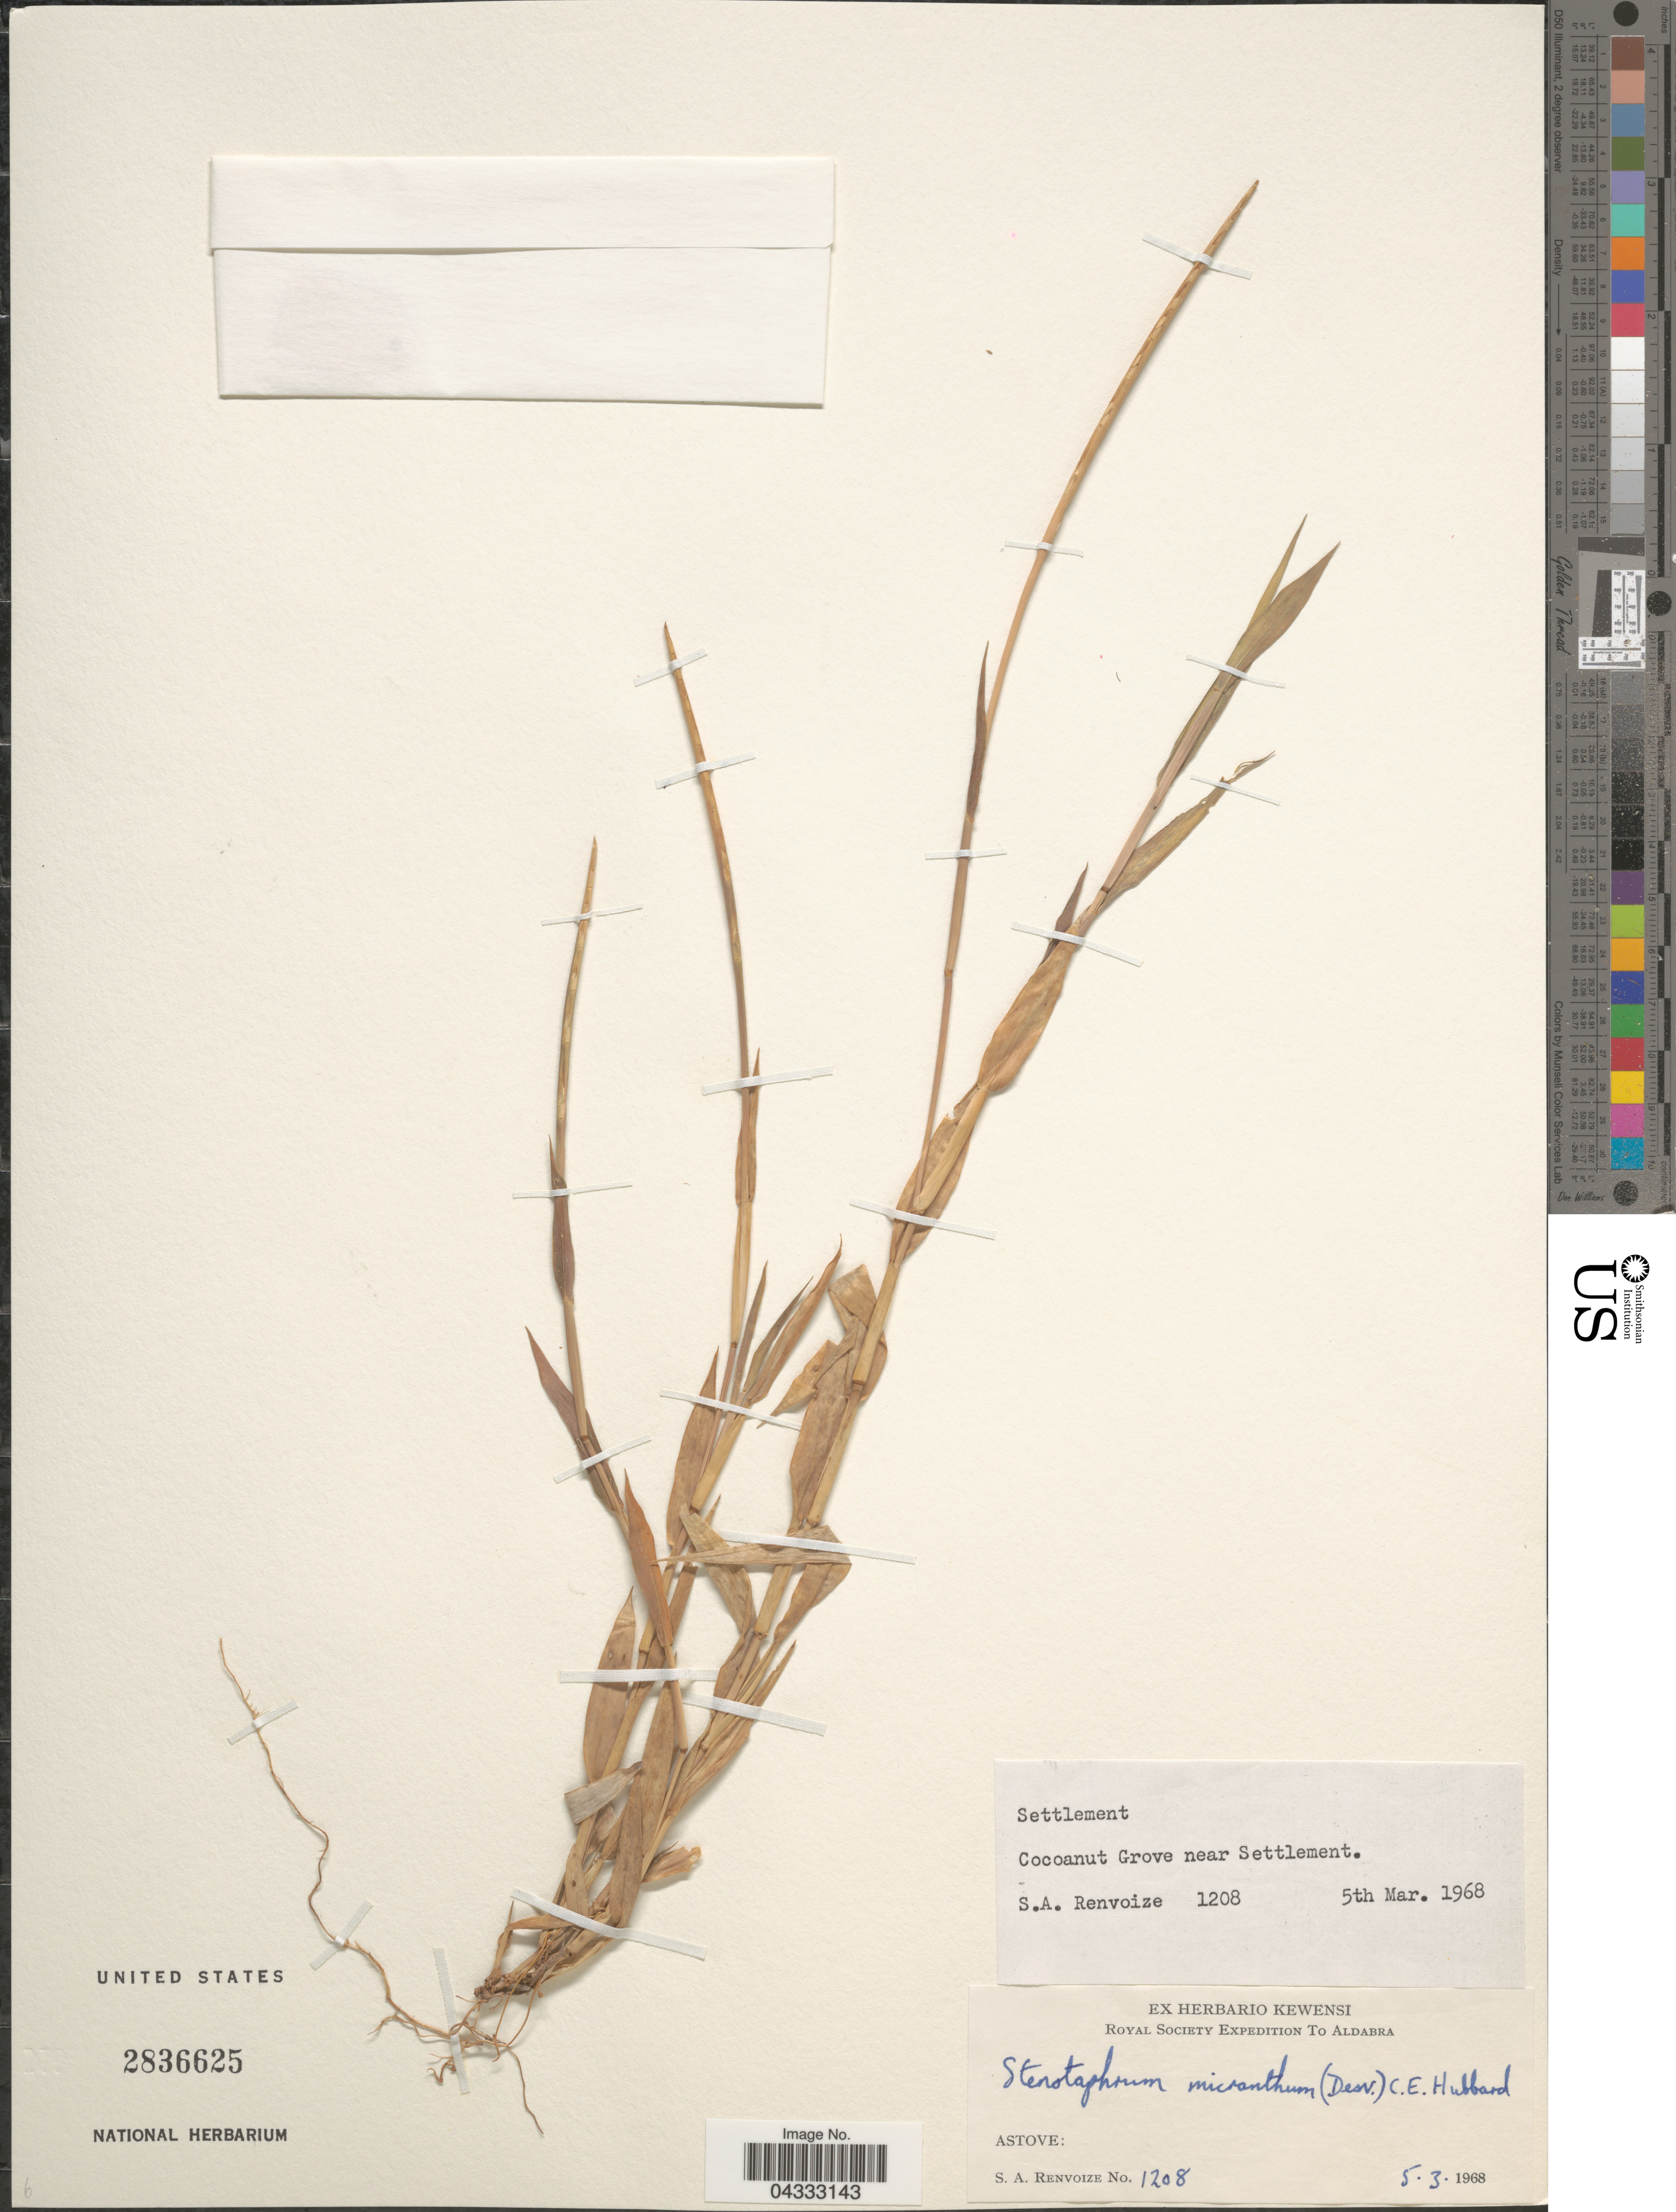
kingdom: Plantae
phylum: Tracheophyta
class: Liliopsida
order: Poales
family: Poaceae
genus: Stenotaphrum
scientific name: Stenotaphrum micranthum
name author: (Desv.) C.E. Hubb.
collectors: S. A. Renvoize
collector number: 1208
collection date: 1968-03-05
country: Seychelles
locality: Cocoanut Grove near Settlement. Royal Society Expedition to Aldabra. Astove.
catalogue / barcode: US 2836625